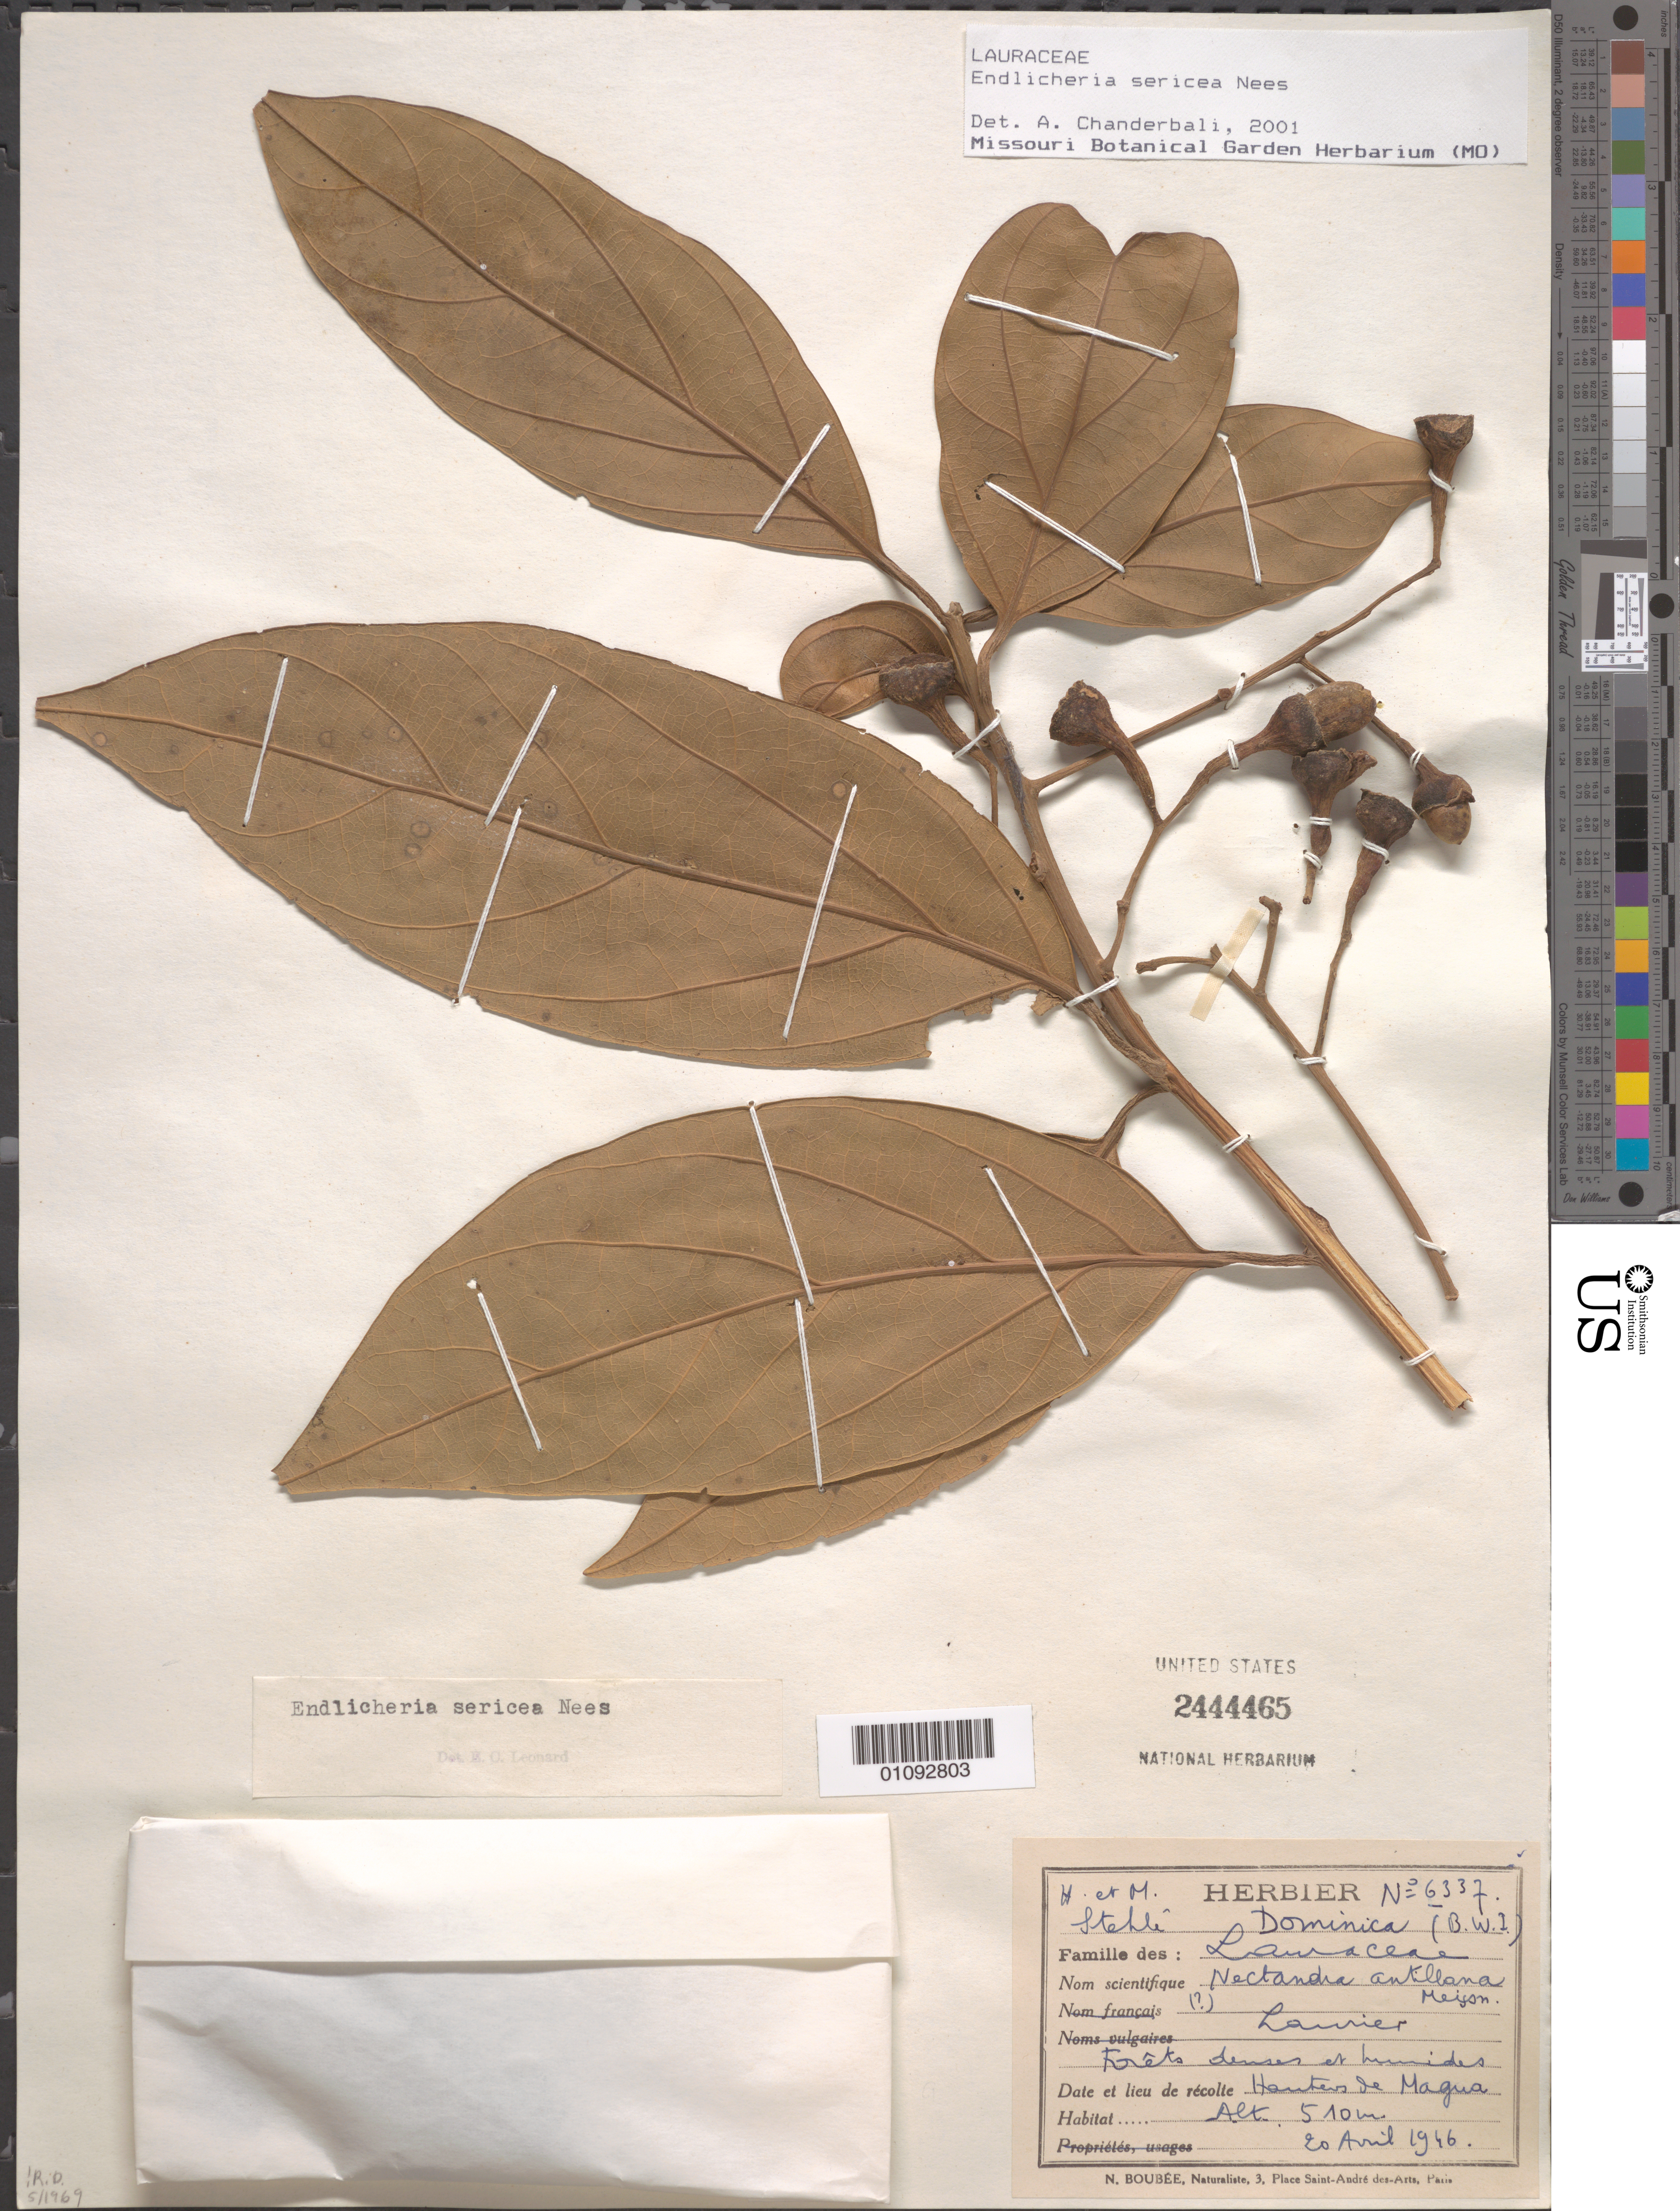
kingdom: Plantae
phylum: Tracheophyta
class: Magnoliopsida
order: Laurales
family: Lauraceae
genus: Endlicheria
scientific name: Endlicheria sericea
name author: Nees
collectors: H. Stehlé & M. Stehlé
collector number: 6337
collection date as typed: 20 Apr 1946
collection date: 1946-04-20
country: Dominica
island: Dominica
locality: Hauteur de Magua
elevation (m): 510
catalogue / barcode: US 2444465